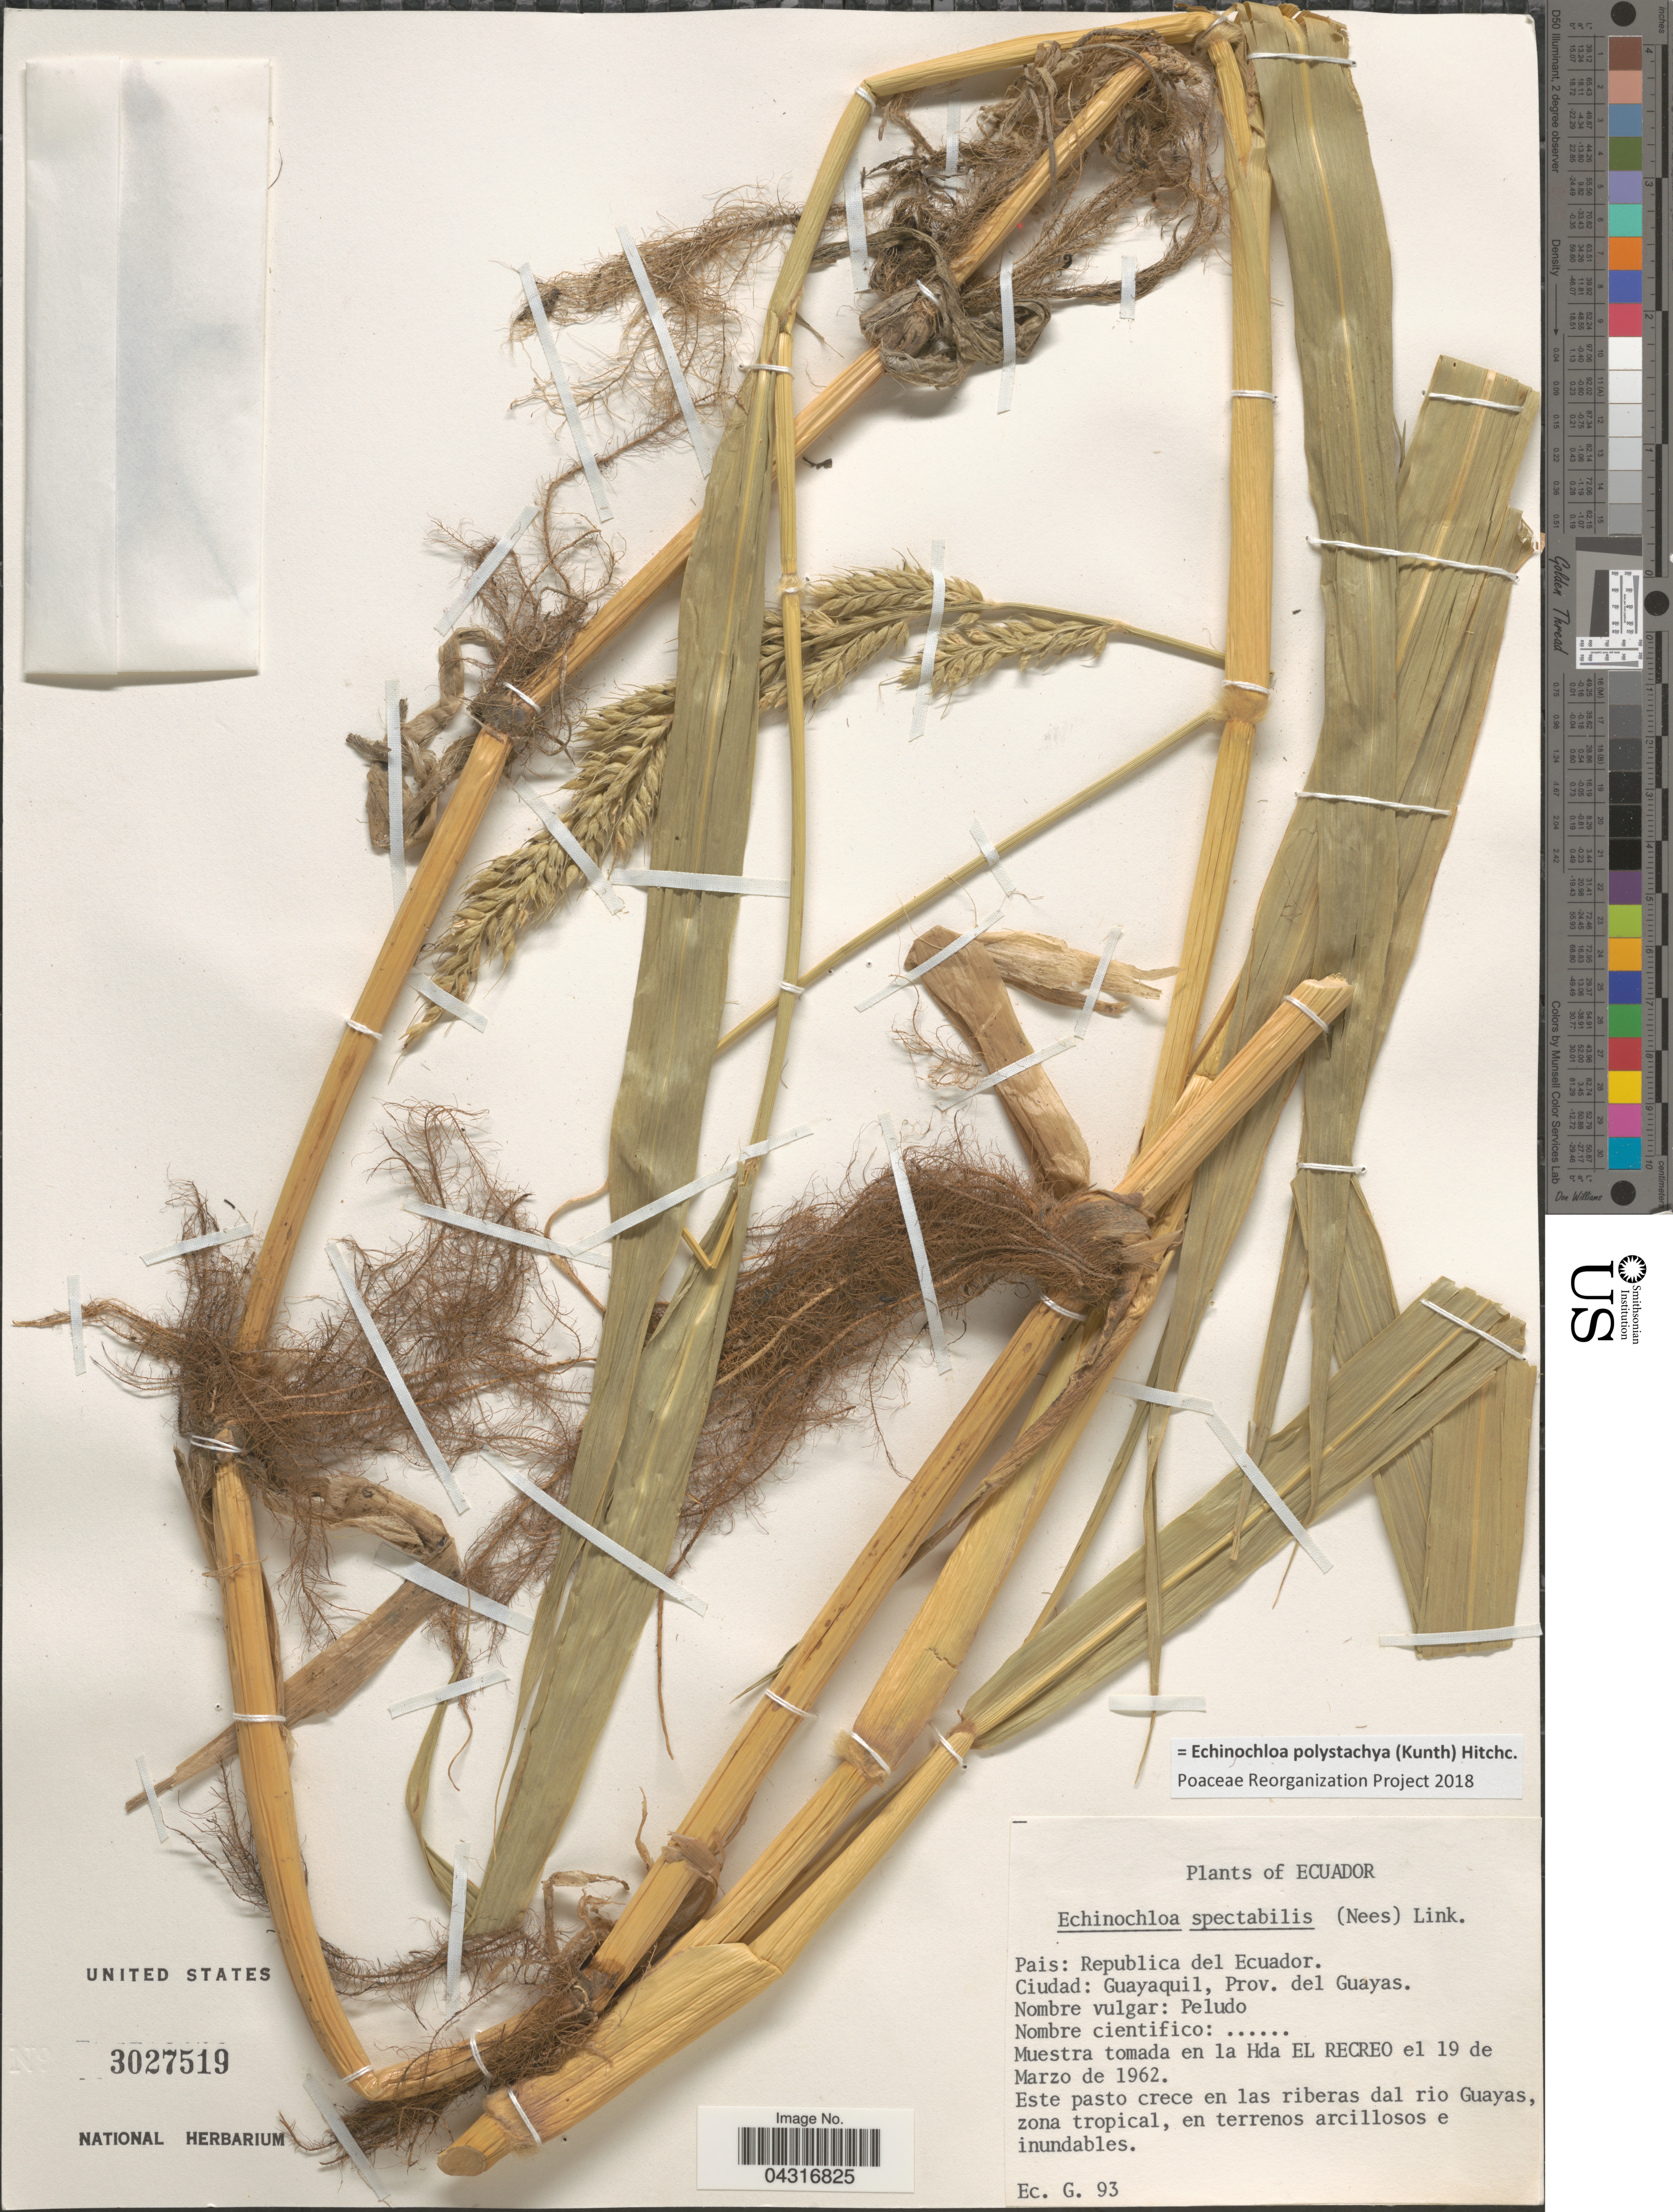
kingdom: Plantae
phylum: Tracheophyta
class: Liliopsida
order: Poales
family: Poaceae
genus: Echinochloa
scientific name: Echinochloa polystachya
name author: (Kunth) Hitchc.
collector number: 93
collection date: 1962-03-19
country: Ecuador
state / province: Guayas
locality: Republica del Ecuador. Ciudad: Guayaquil, Prov. del Guayas. Este pasto crece en las riberas dal rio Guayas, zona tropical, en terrenos arcillosos e inundables.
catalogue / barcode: US 3027519